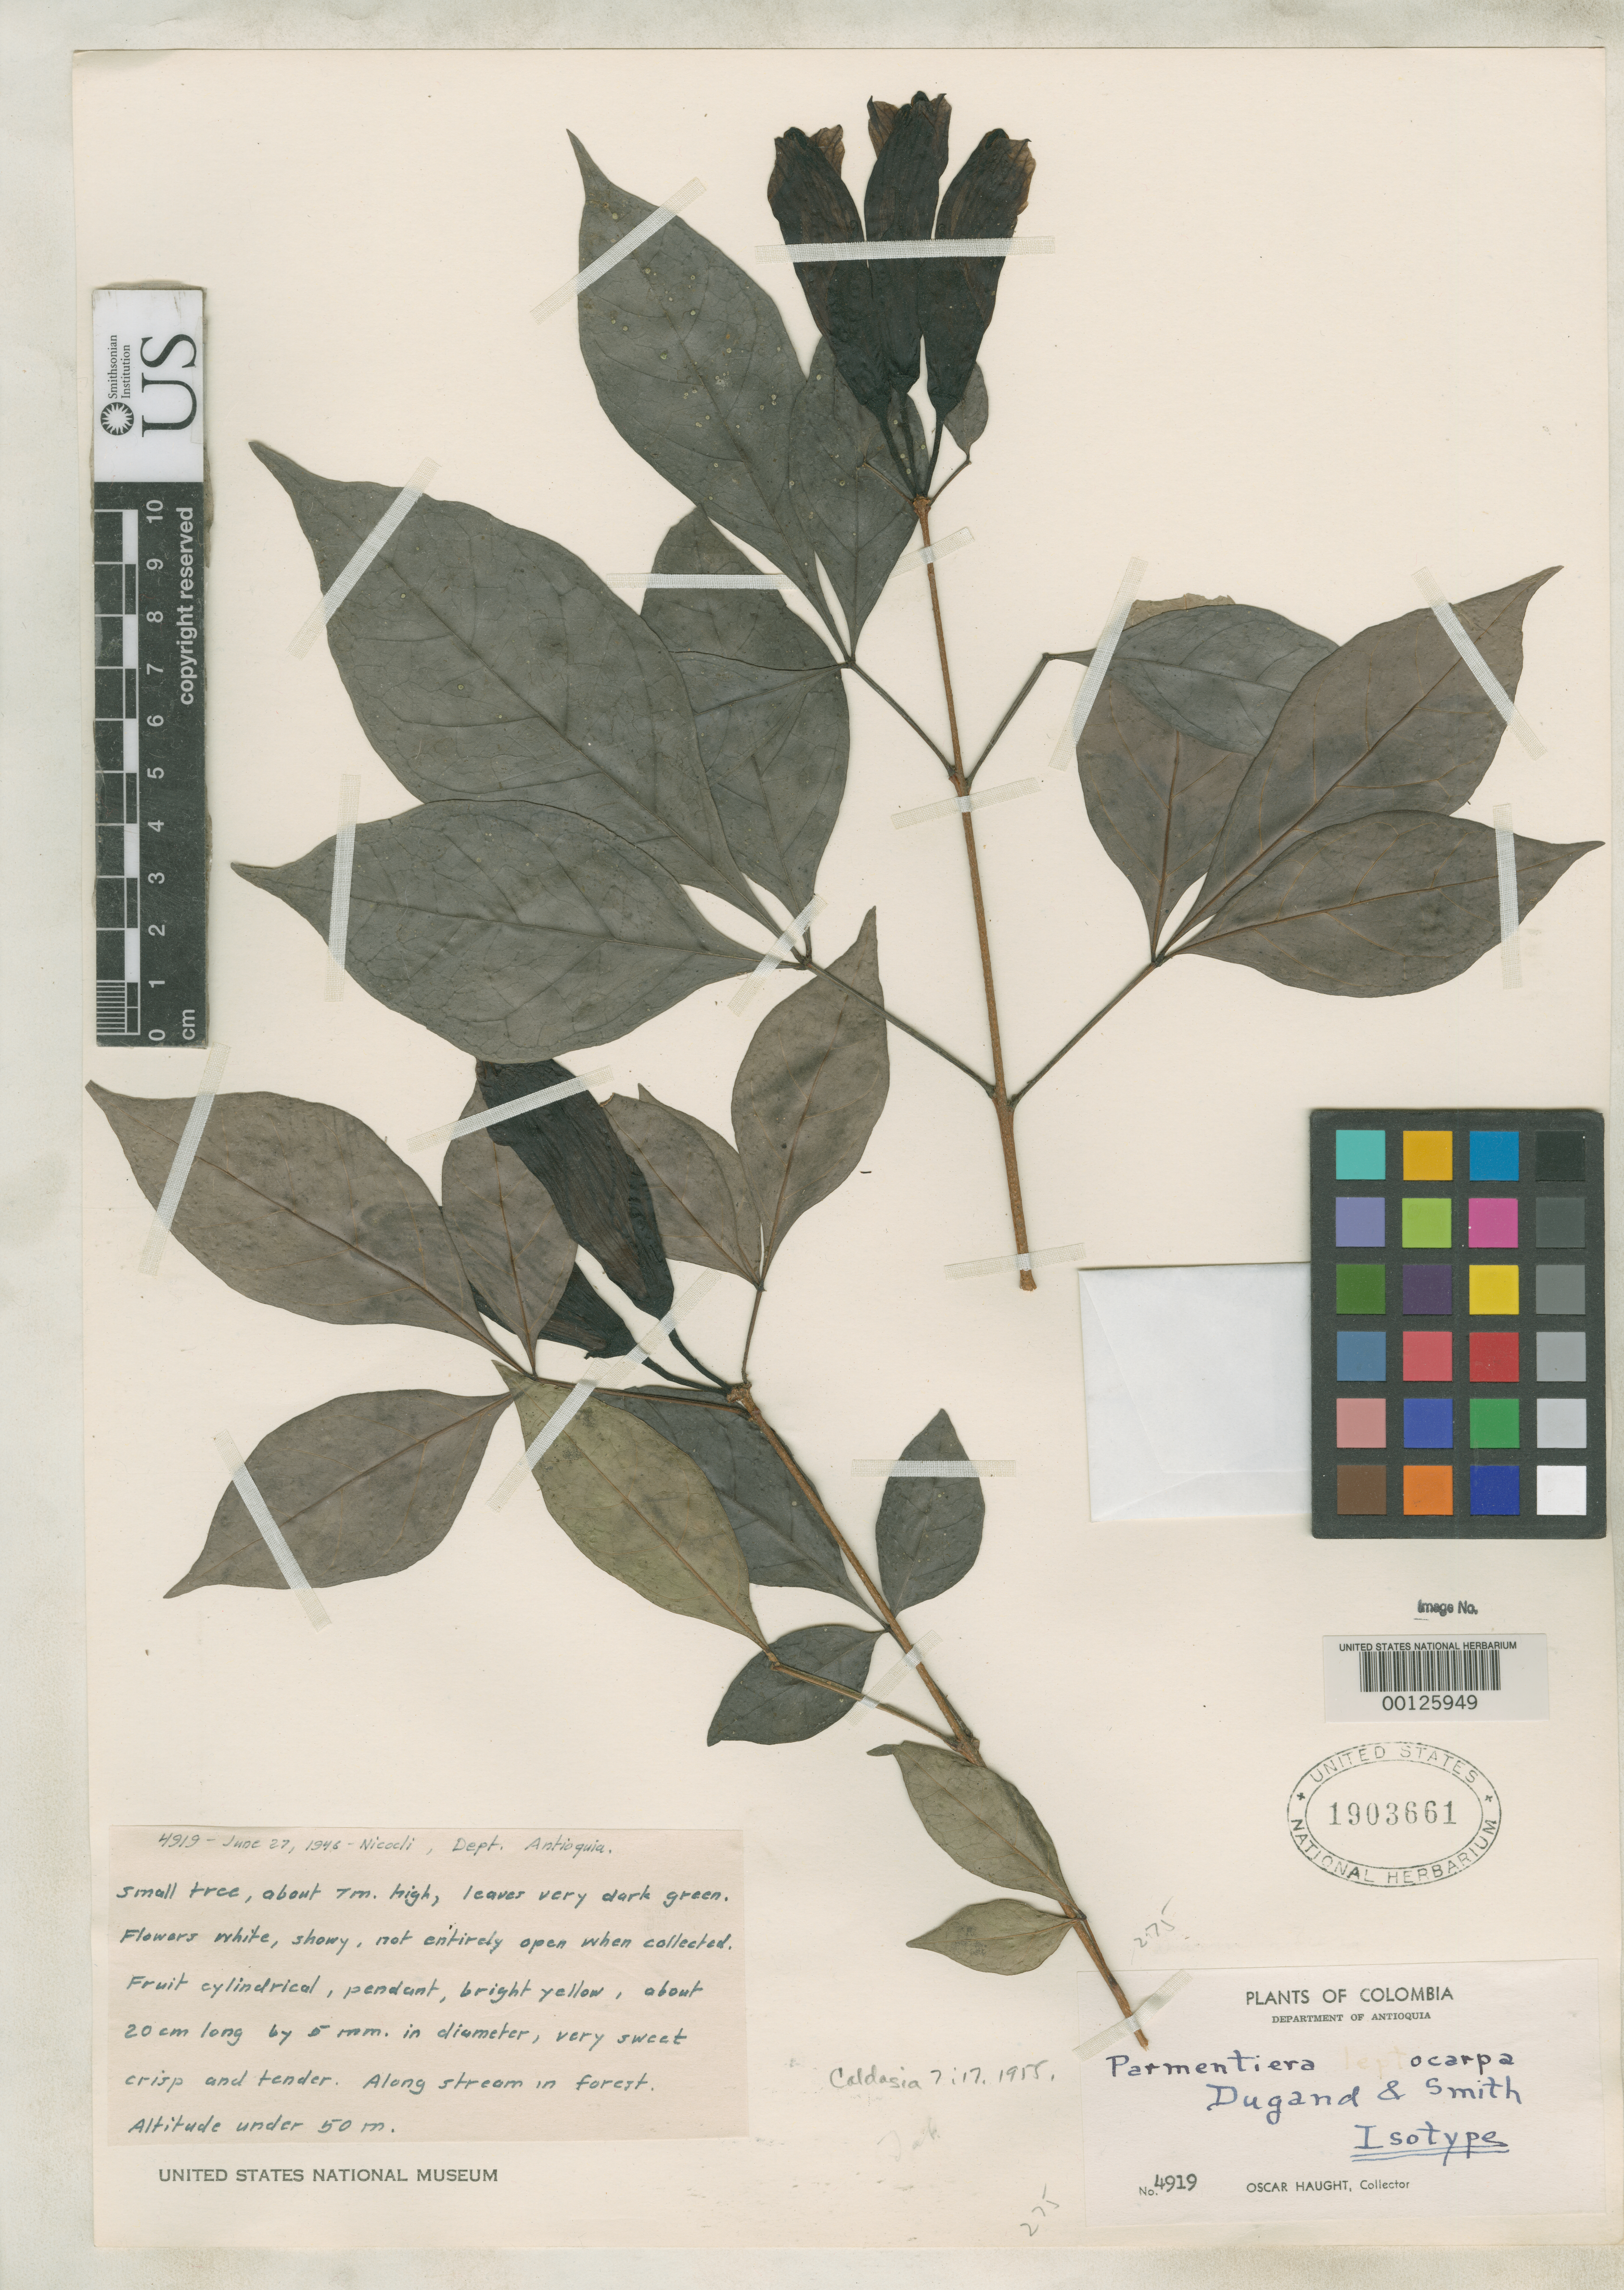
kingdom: Plantae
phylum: Tracheophyta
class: Magnoliopsida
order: Lamiales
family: Bignoniaceae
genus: Parmentiera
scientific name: Parmentiera stenocarpa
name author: Dugand G. & L.B. Sm.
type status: Isotype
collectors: O. L. Haught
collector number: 4919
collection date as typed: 27 Jun 1946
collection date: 1946-06-27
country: Colombia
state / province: Antioquia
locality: Nicocli.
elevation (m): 0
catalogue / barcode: US 1903661